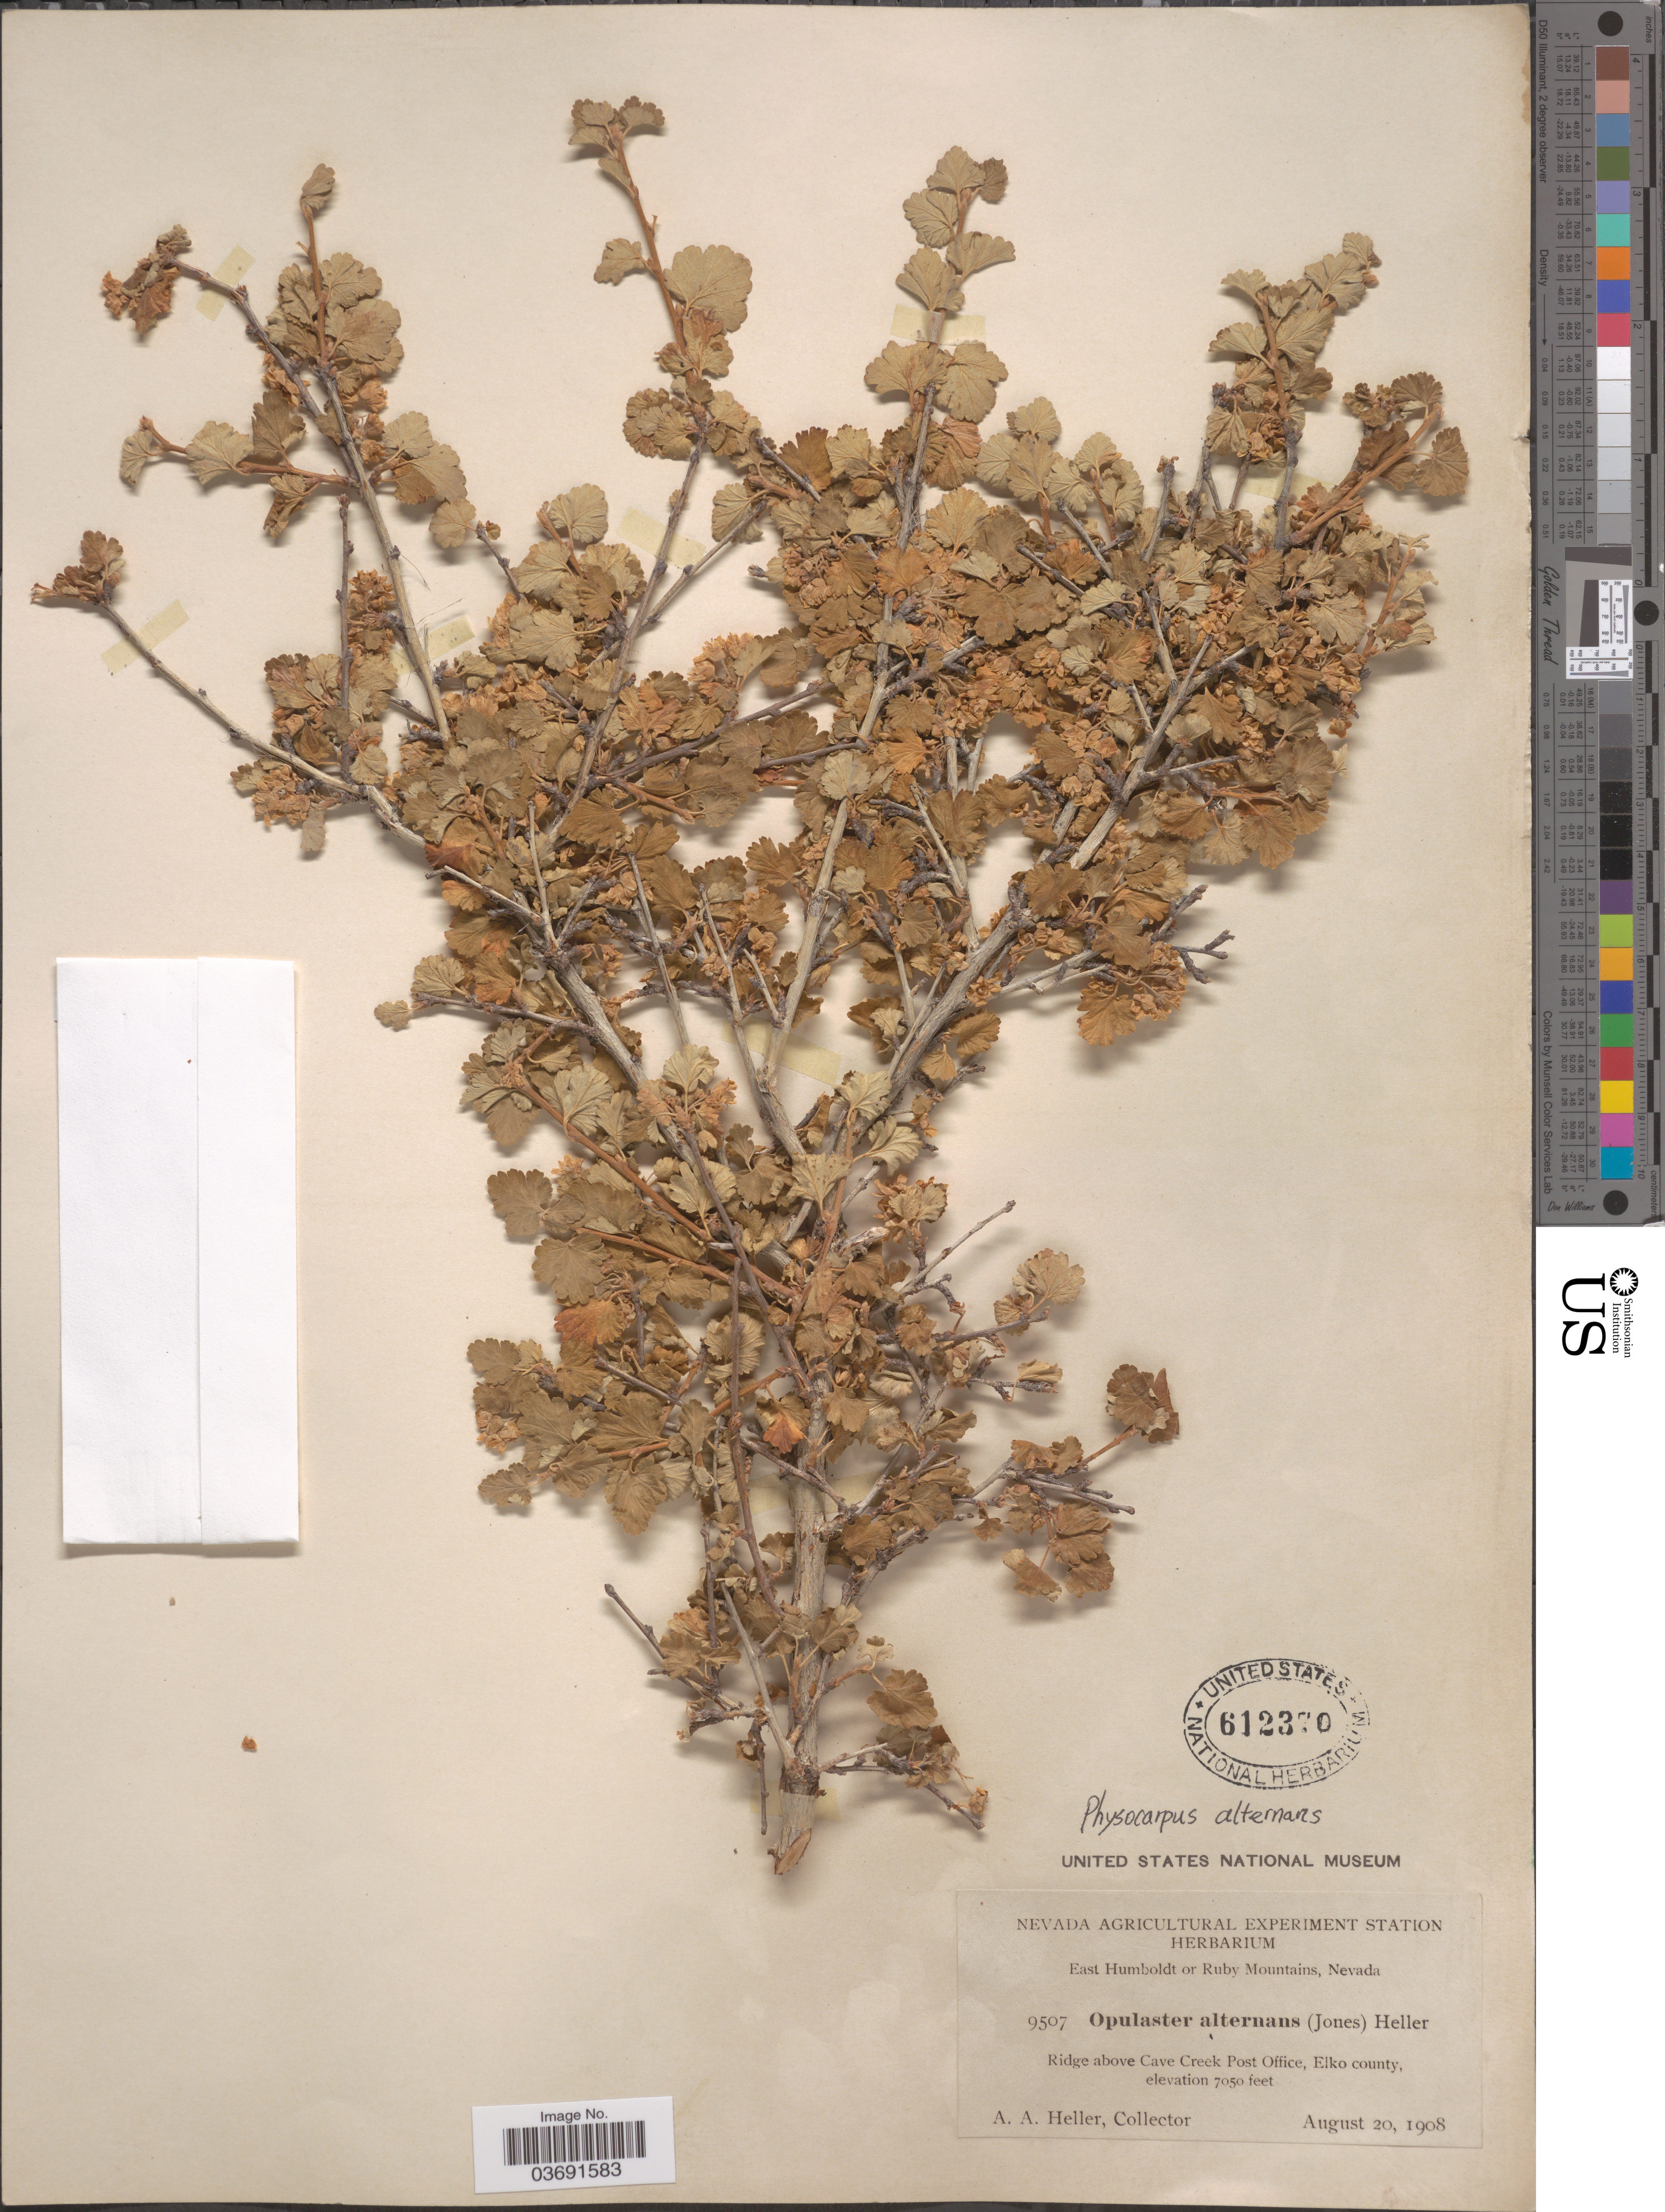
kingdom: Plantae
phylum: Tracheophyta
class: Magnoliopsida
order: Rosales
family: Rosaceae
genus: Physocarpus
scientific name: Physocarpus alternans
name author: (M.E. Jones) J.T. Howell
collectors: A. A. Heller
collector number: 9507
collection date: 1908-08-20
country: United States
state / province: Nevada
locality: East Humboldt or Ruby Mountains. Ridge above Cave Creek Post Office, Elko county.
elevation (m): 2149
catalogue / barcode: US 612370